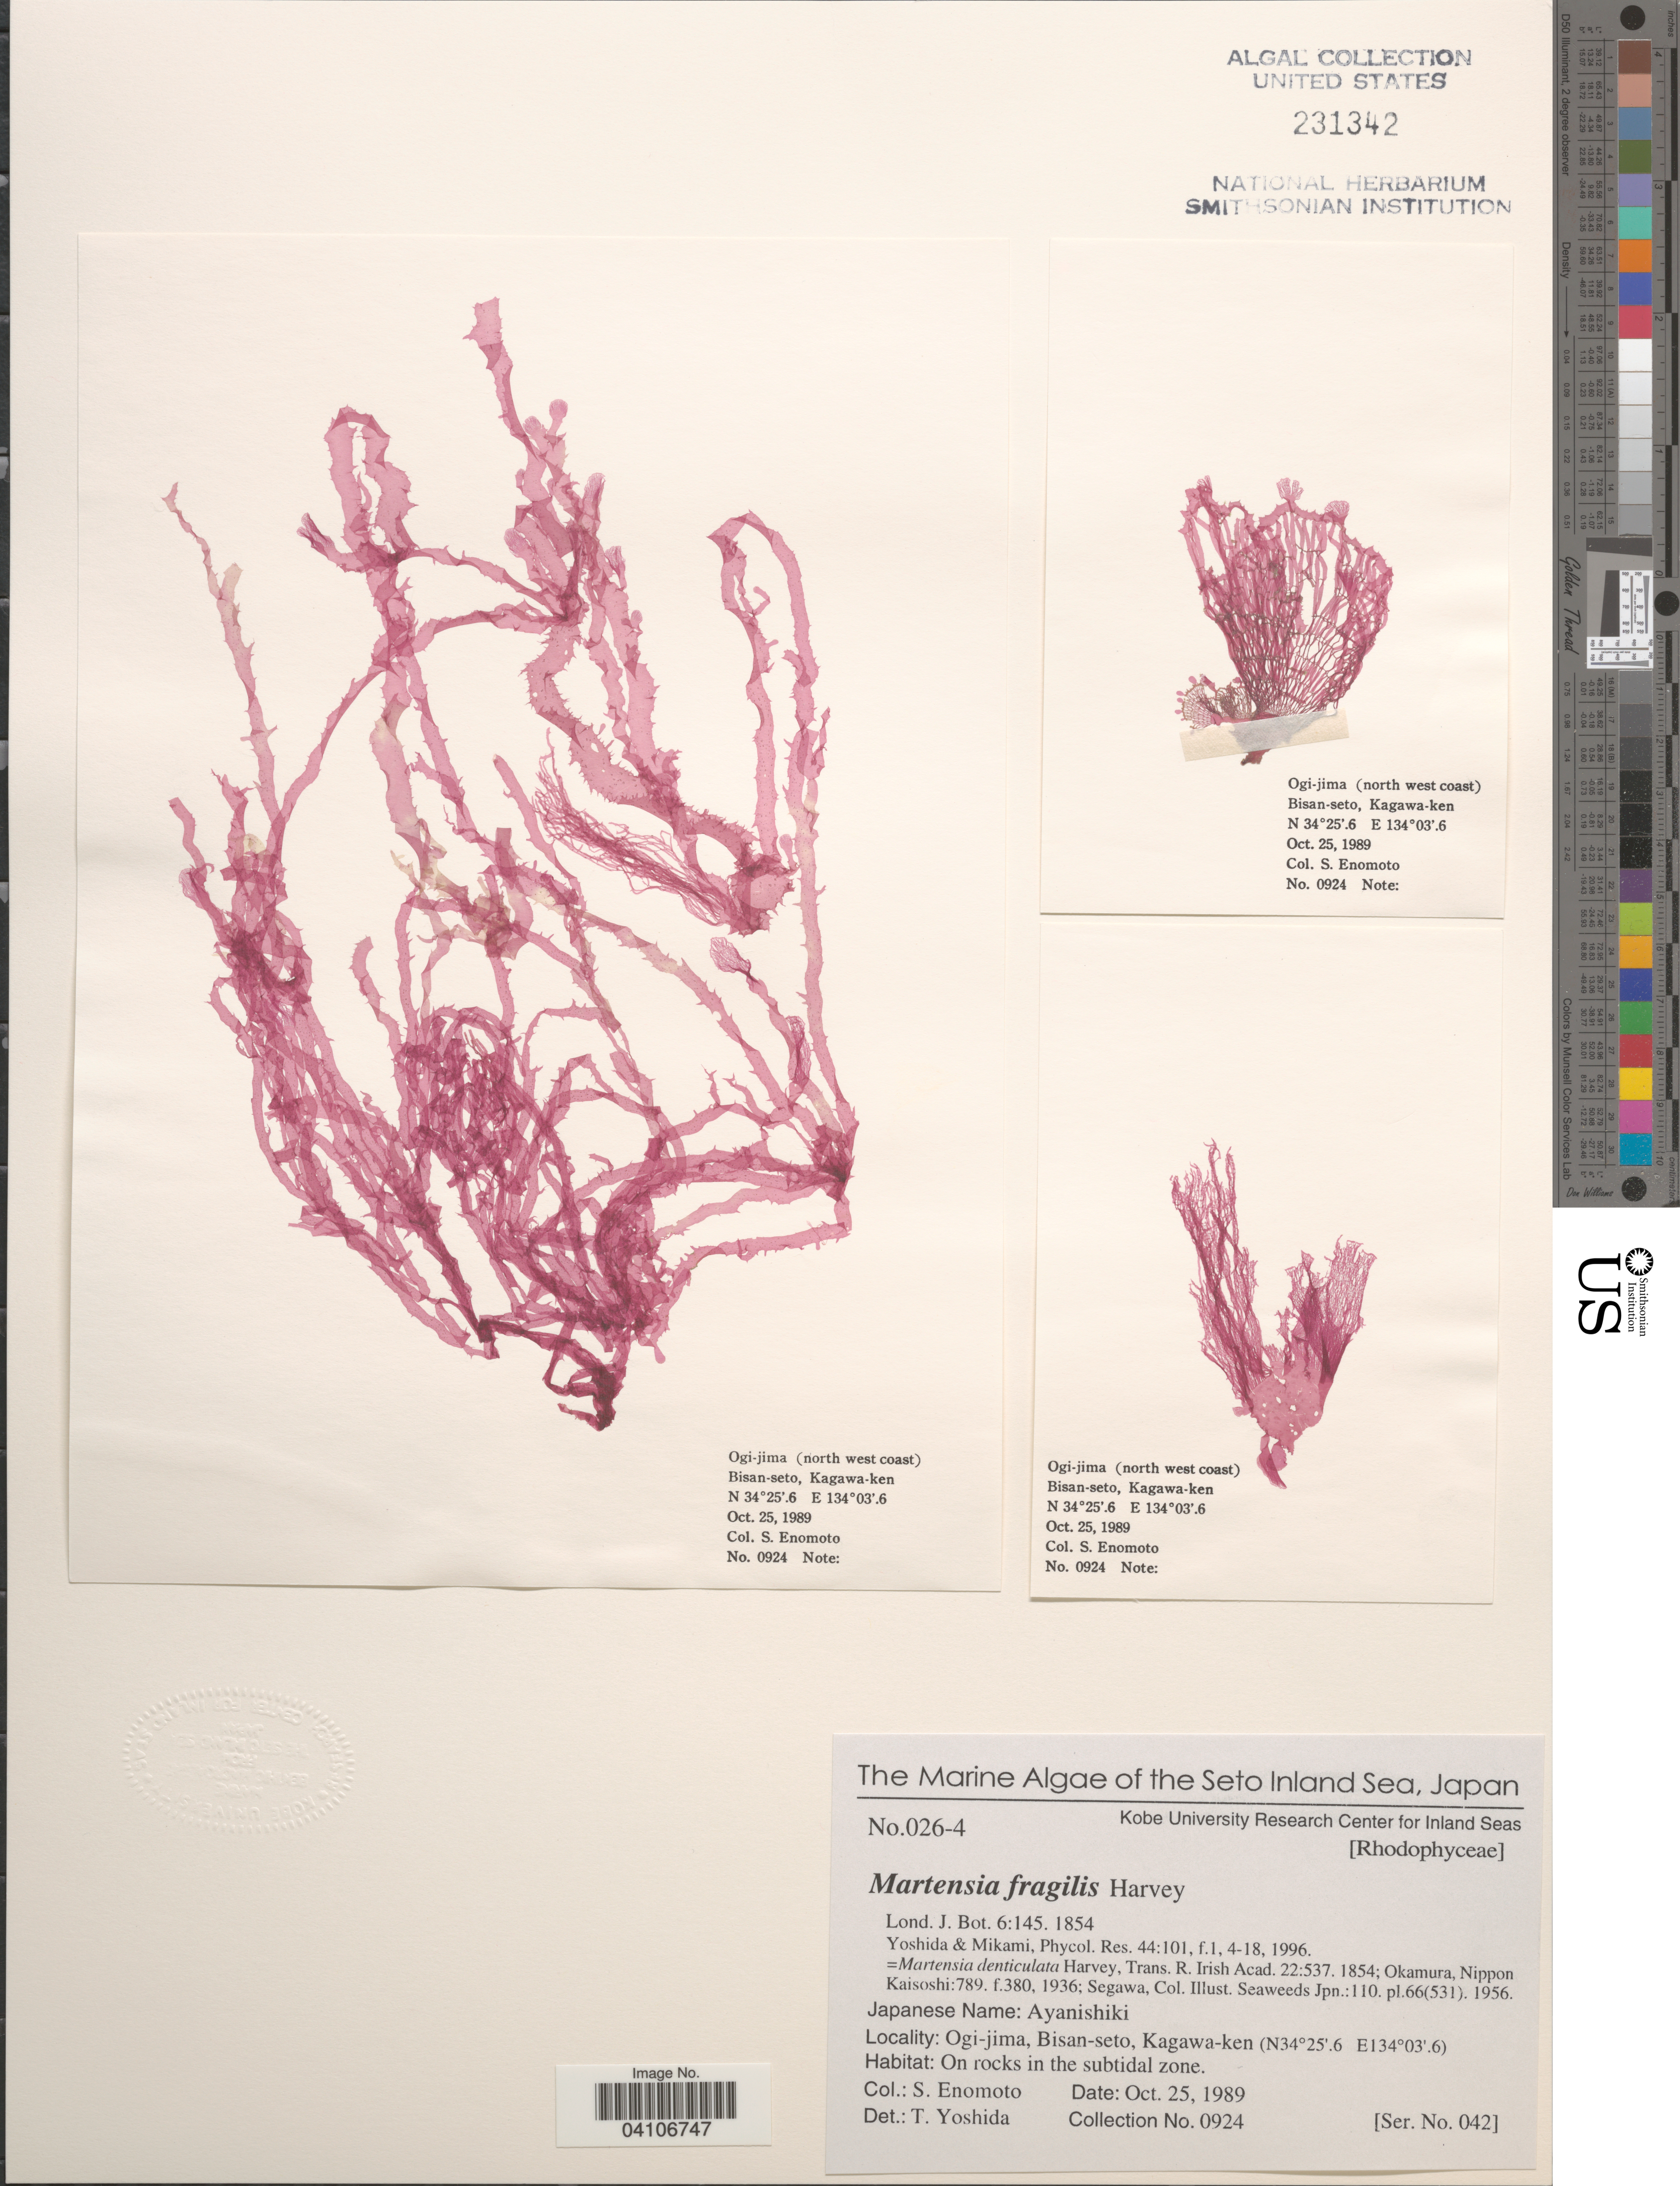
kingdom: Plantae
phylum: Rhodophyta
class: Florideophyceae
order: Ceramiales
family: Delesseriaceae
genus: Martensia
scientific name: Martensia fragilis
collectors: S. Enomoto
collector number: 0924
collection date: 1989-10-25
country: Japan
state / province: Kagawa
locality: The Seto Inland Sea. Ogi-jima, Bisan-seto, Kagawa-ken. On rocks in the subtidal zone.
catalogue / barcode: US 231342